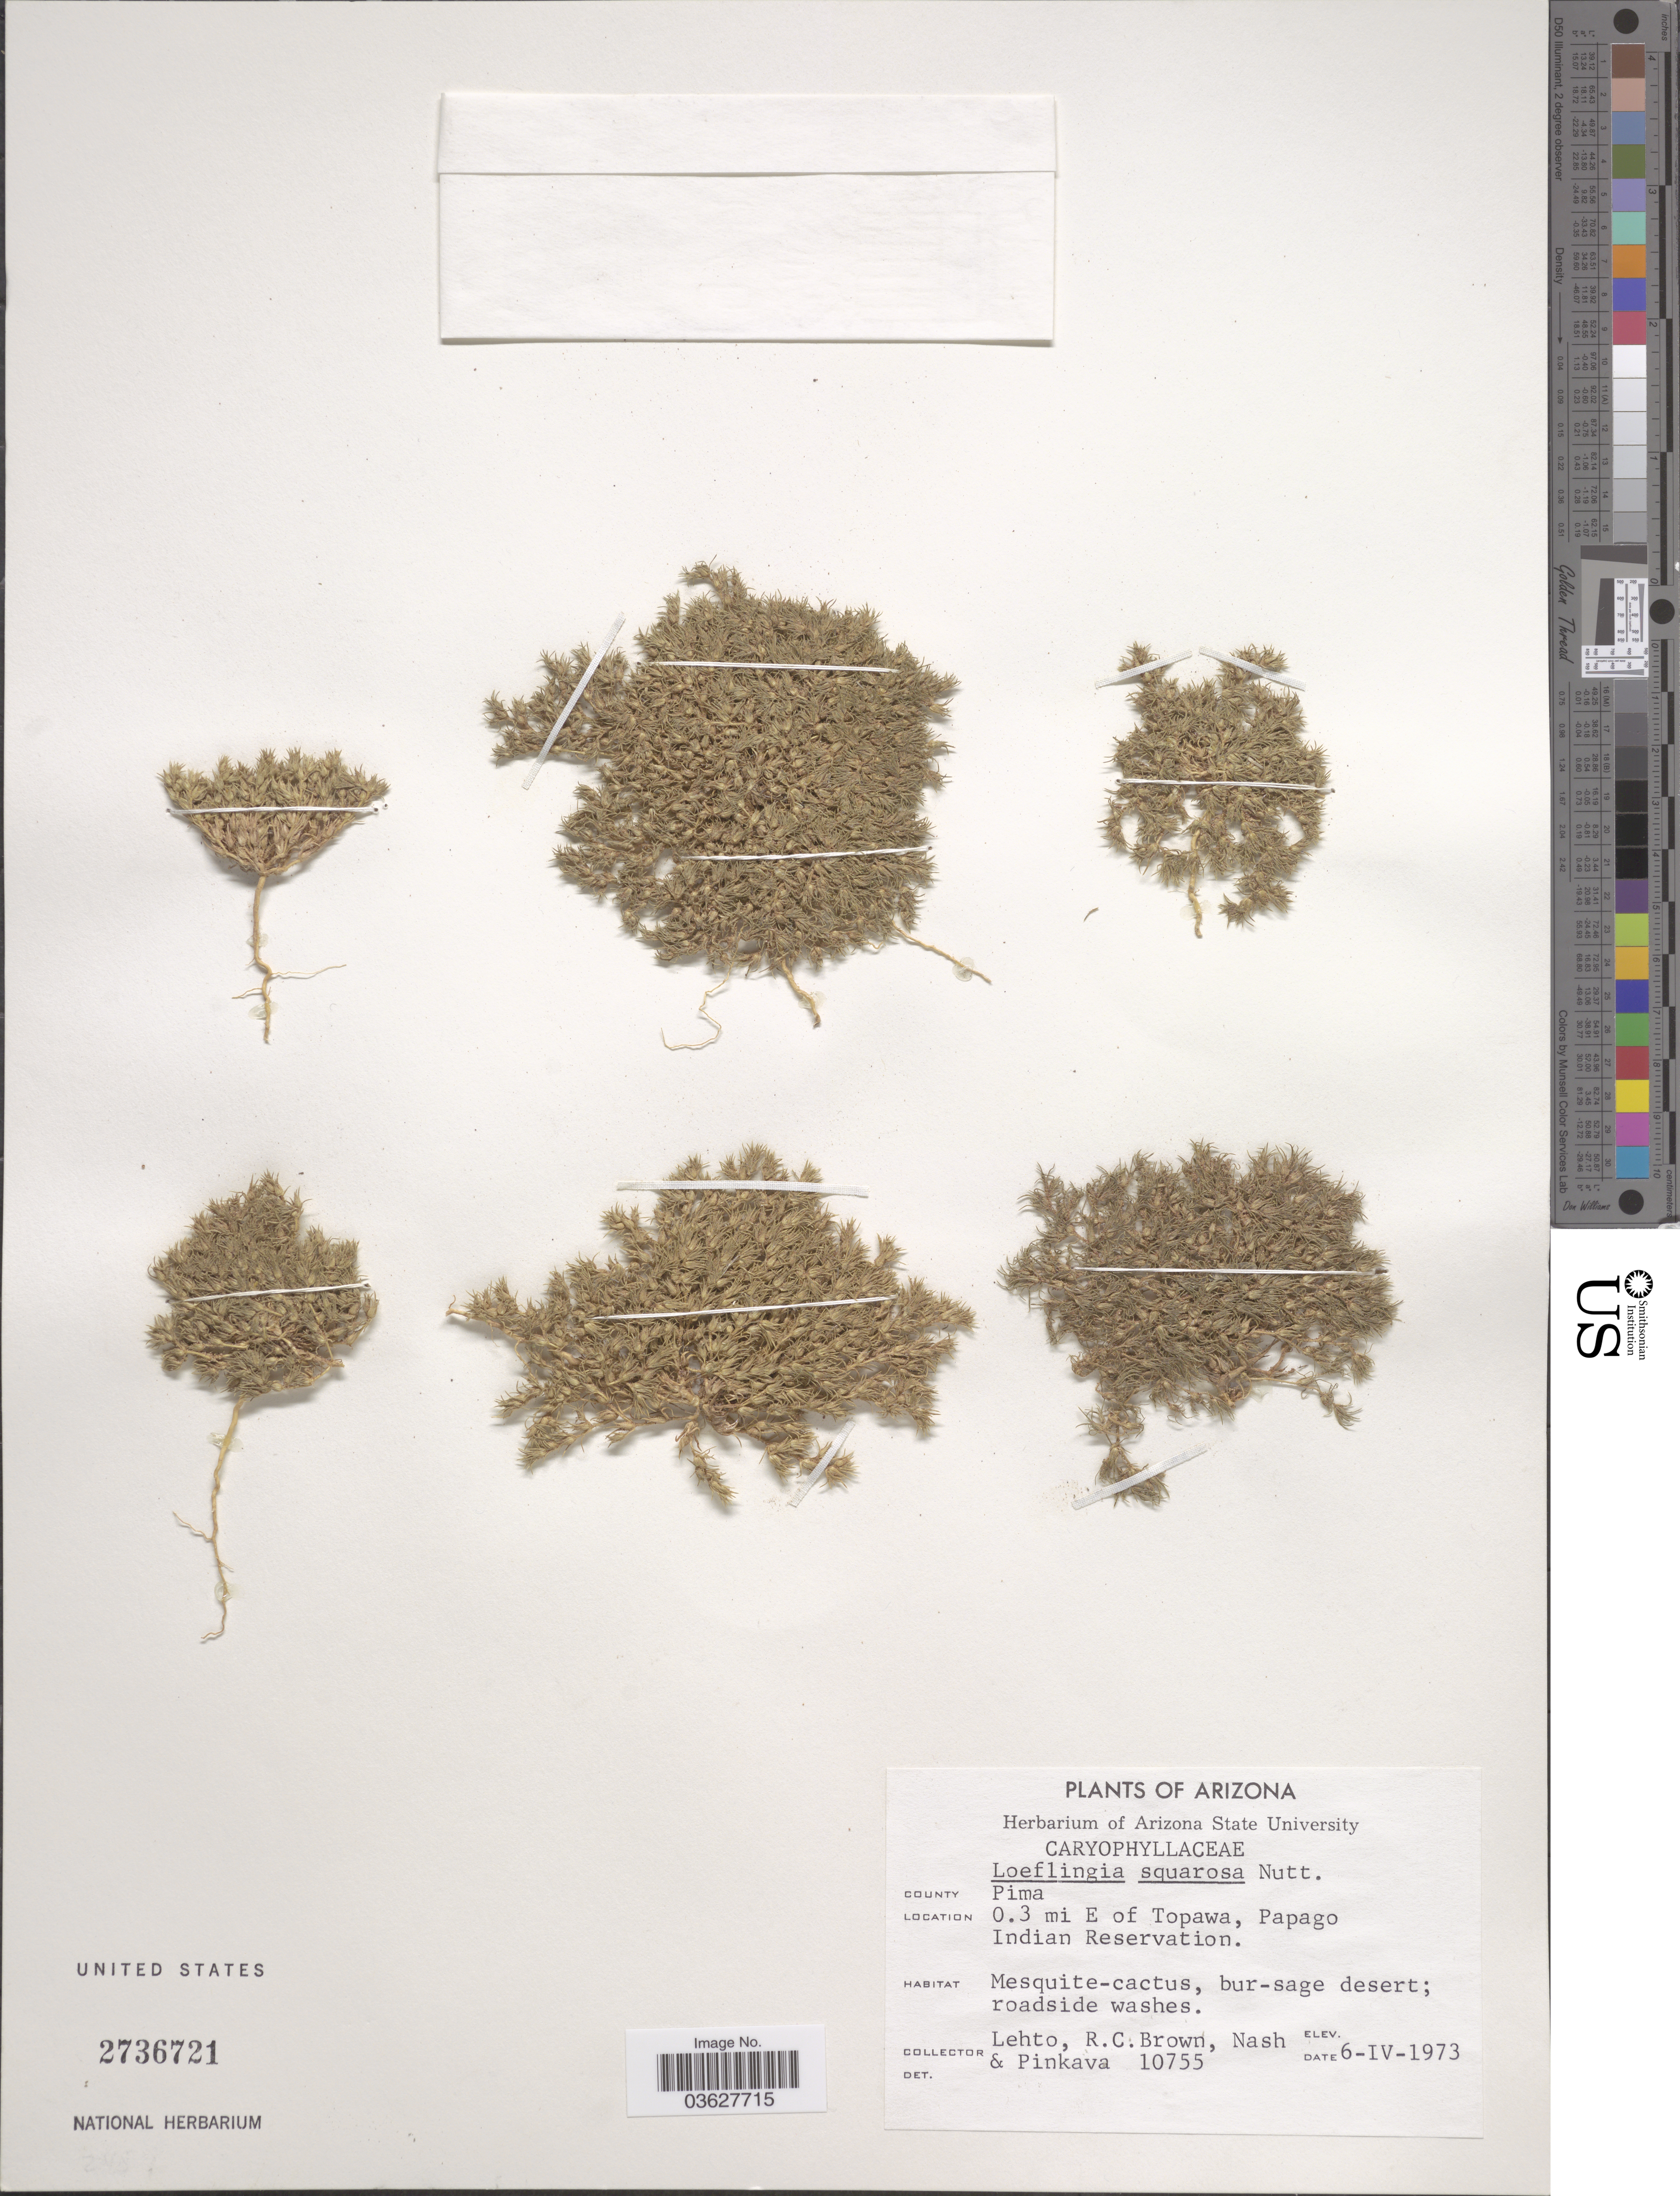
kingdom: Plantae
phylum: Tracheophyta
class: Magnoliopsida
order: Caryophyllales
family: Caryophyllaceae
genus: Loeflingia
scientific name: Loeflingia squarrosa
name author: Nutt.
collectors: -. Lehto, R. C. Brown, -- Nash & -. Pinkava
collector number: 10755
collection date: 1973-04-06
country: United States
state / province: Arizona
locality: County Pima. 0.3 mi E of Topawa, Papago Indian Reservation.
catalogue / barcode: US 2736721